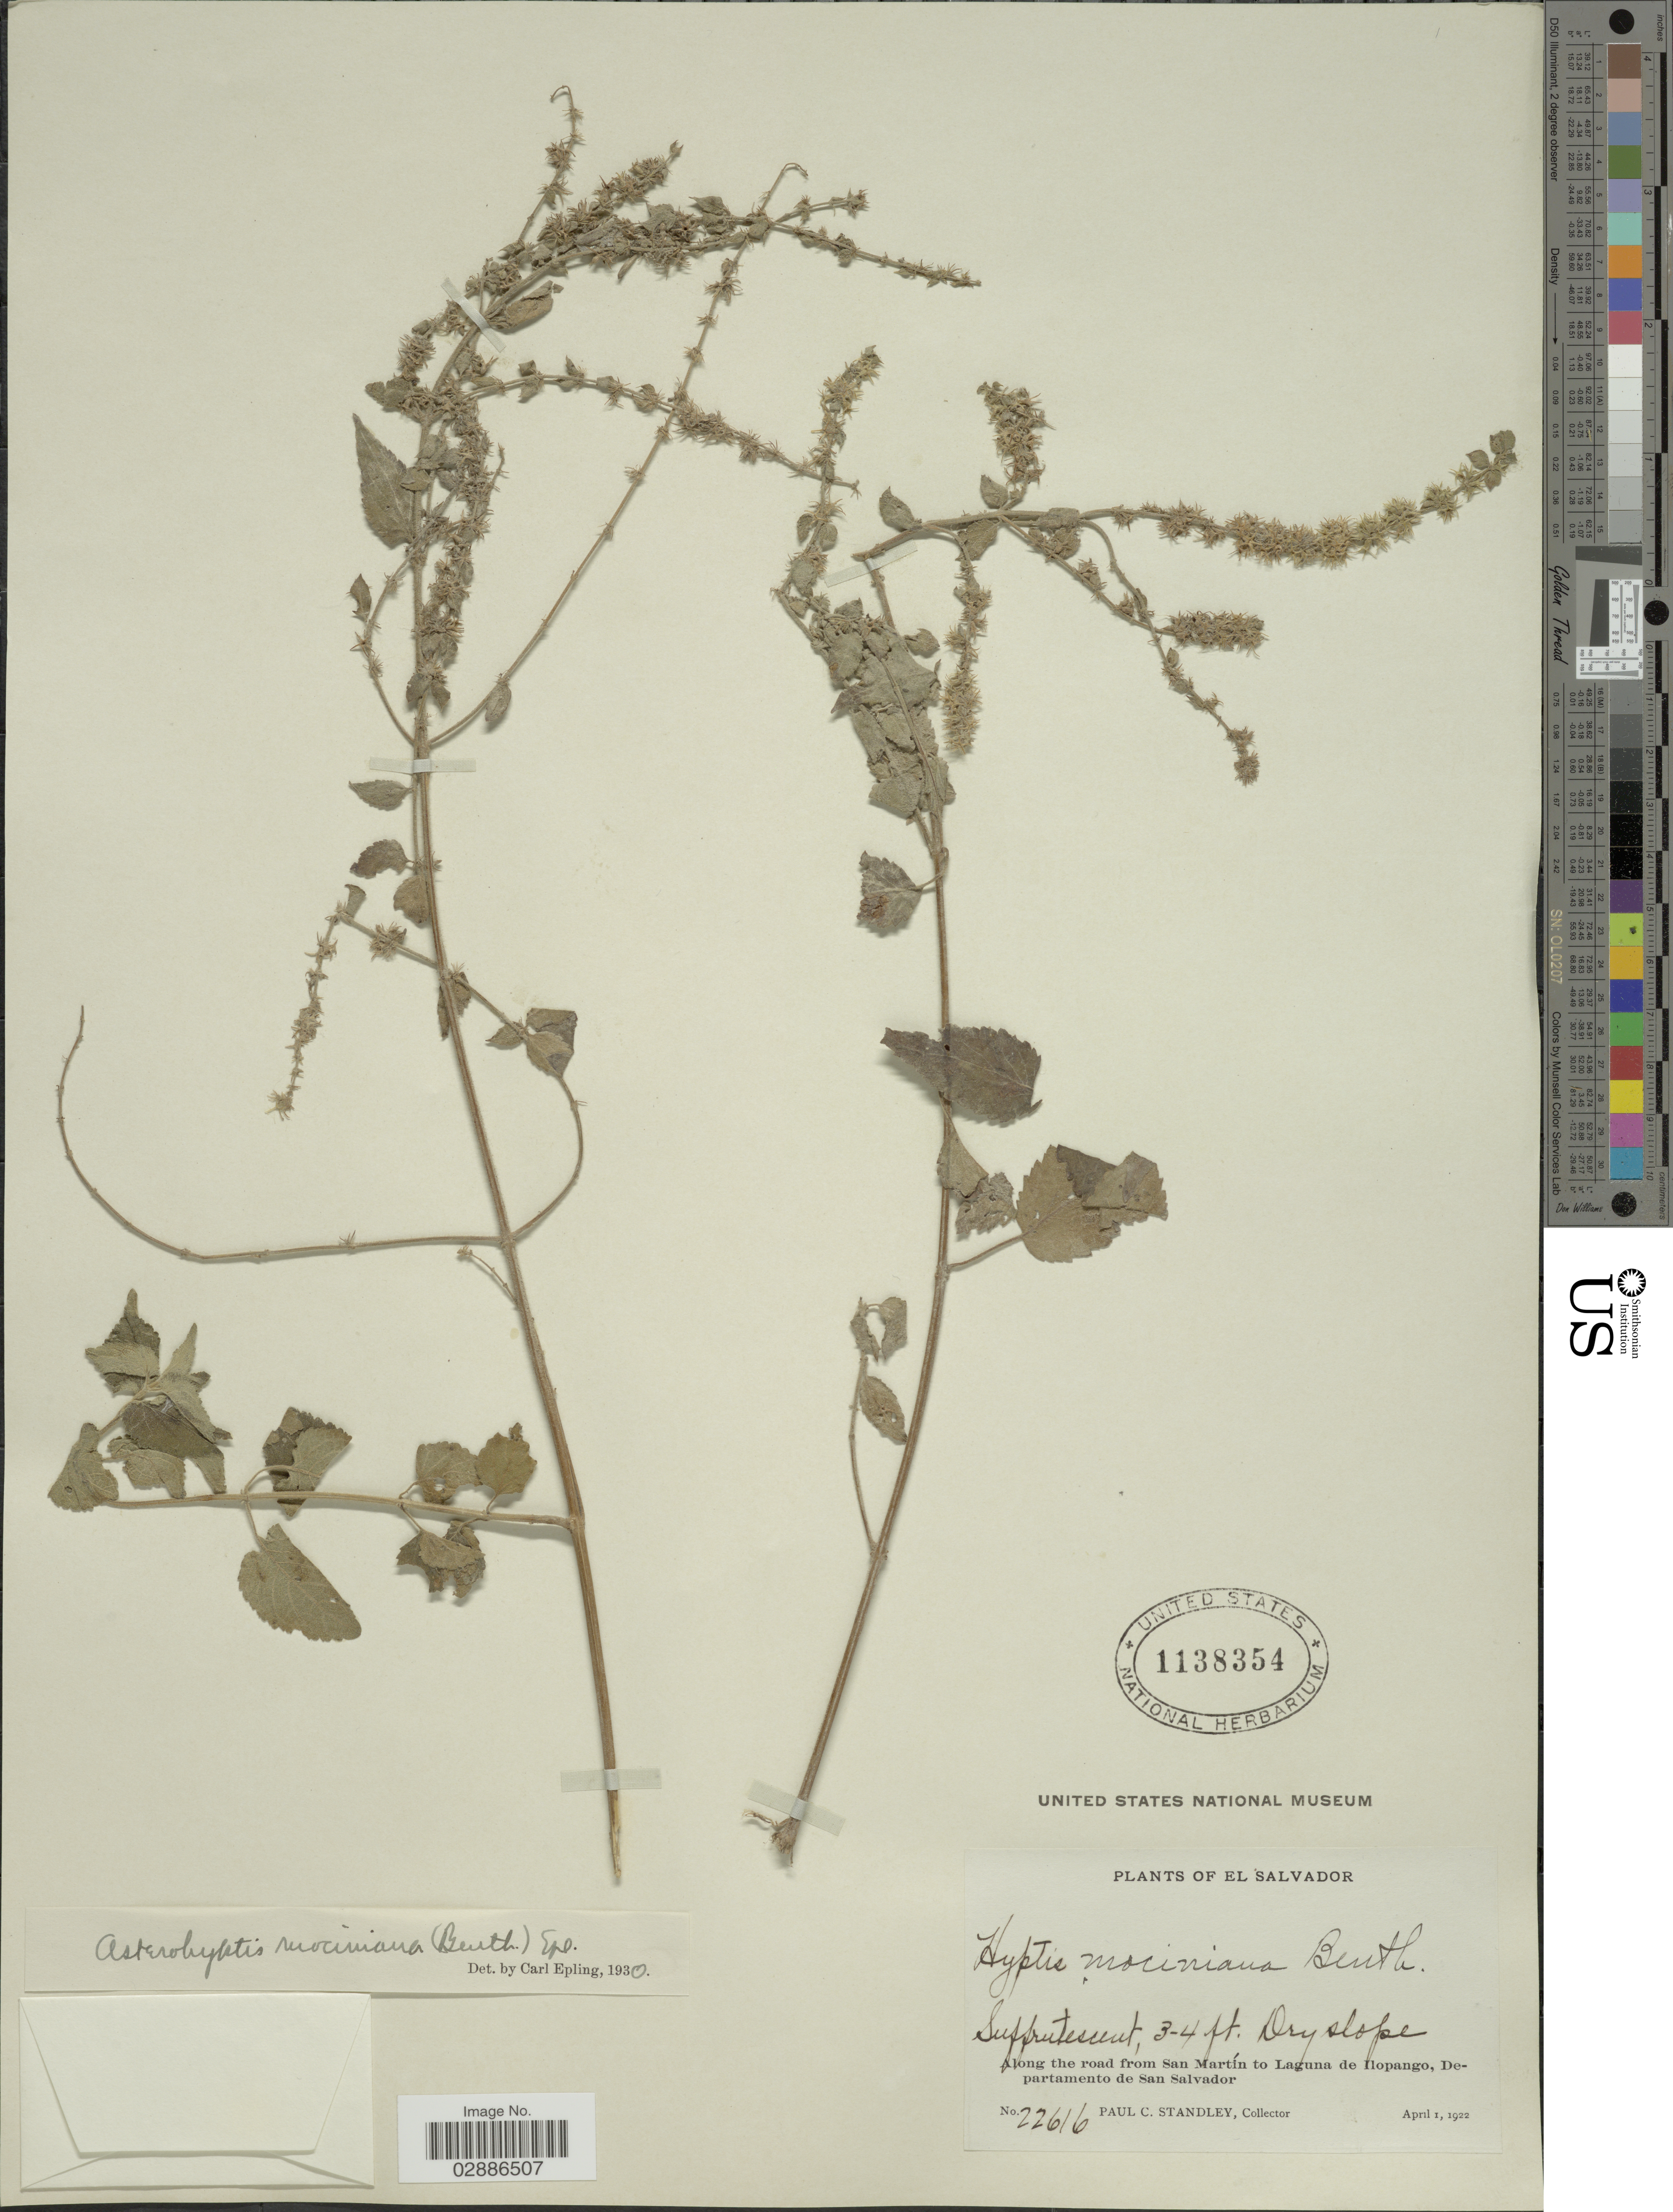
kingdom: Plantae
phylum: Tracheophyta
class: Magnoliopsida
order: Lamiales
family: Lamiaceae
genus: Asterohyptis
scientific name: Asterohyptis mociniana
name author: (Benth.) Epling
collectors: P. C. Standley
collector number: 22616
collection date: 1922-04-01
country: El Salvador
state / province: San Salvador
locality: Along the road from San Martín to Laguna de Ilopango, Departamento de San Salvador.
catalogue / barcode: US 1138354